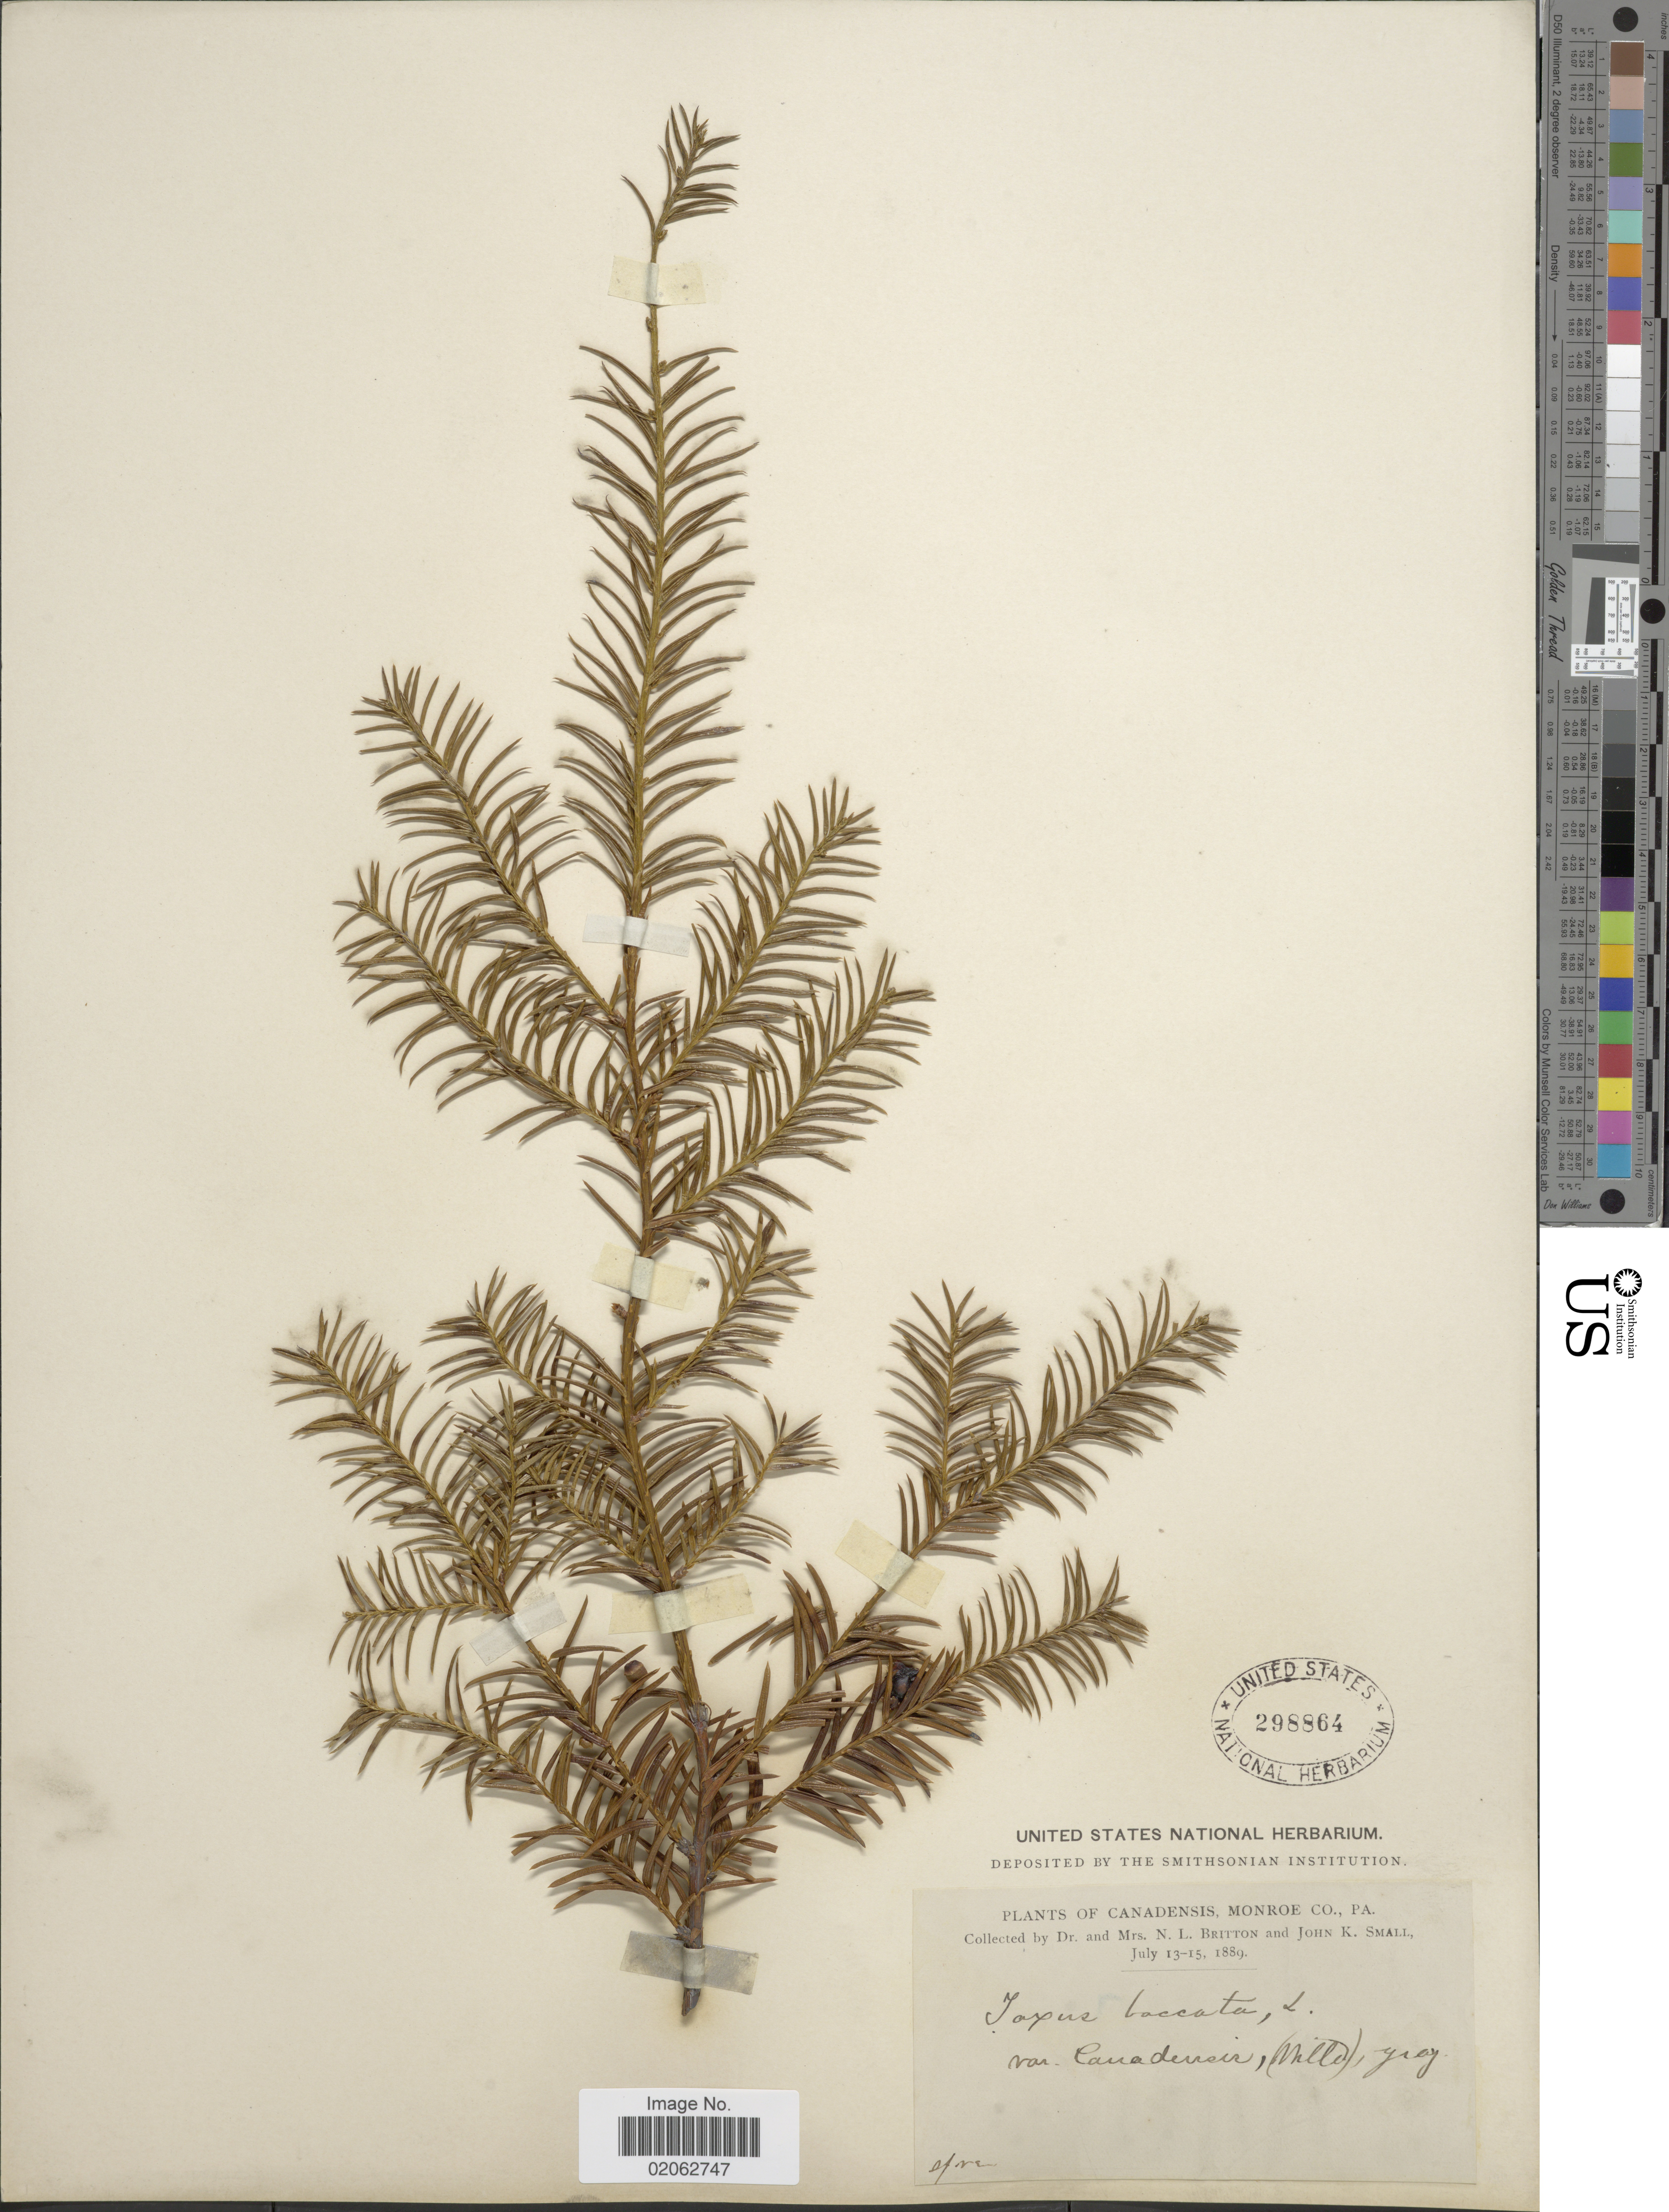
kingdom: Plantae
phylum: Tracheophyta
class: Pinopsida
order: Pinales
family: Taxaceae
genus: Taxus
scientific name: Taxus canadensis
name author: Marshall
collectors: N. Britton, E. G. Britton & J. K. Small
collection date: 1889-07-13/1889-07-15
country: United States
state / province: Pennsylvania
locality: Canadensis, Monroe Co., Pa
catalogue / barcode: US 298864